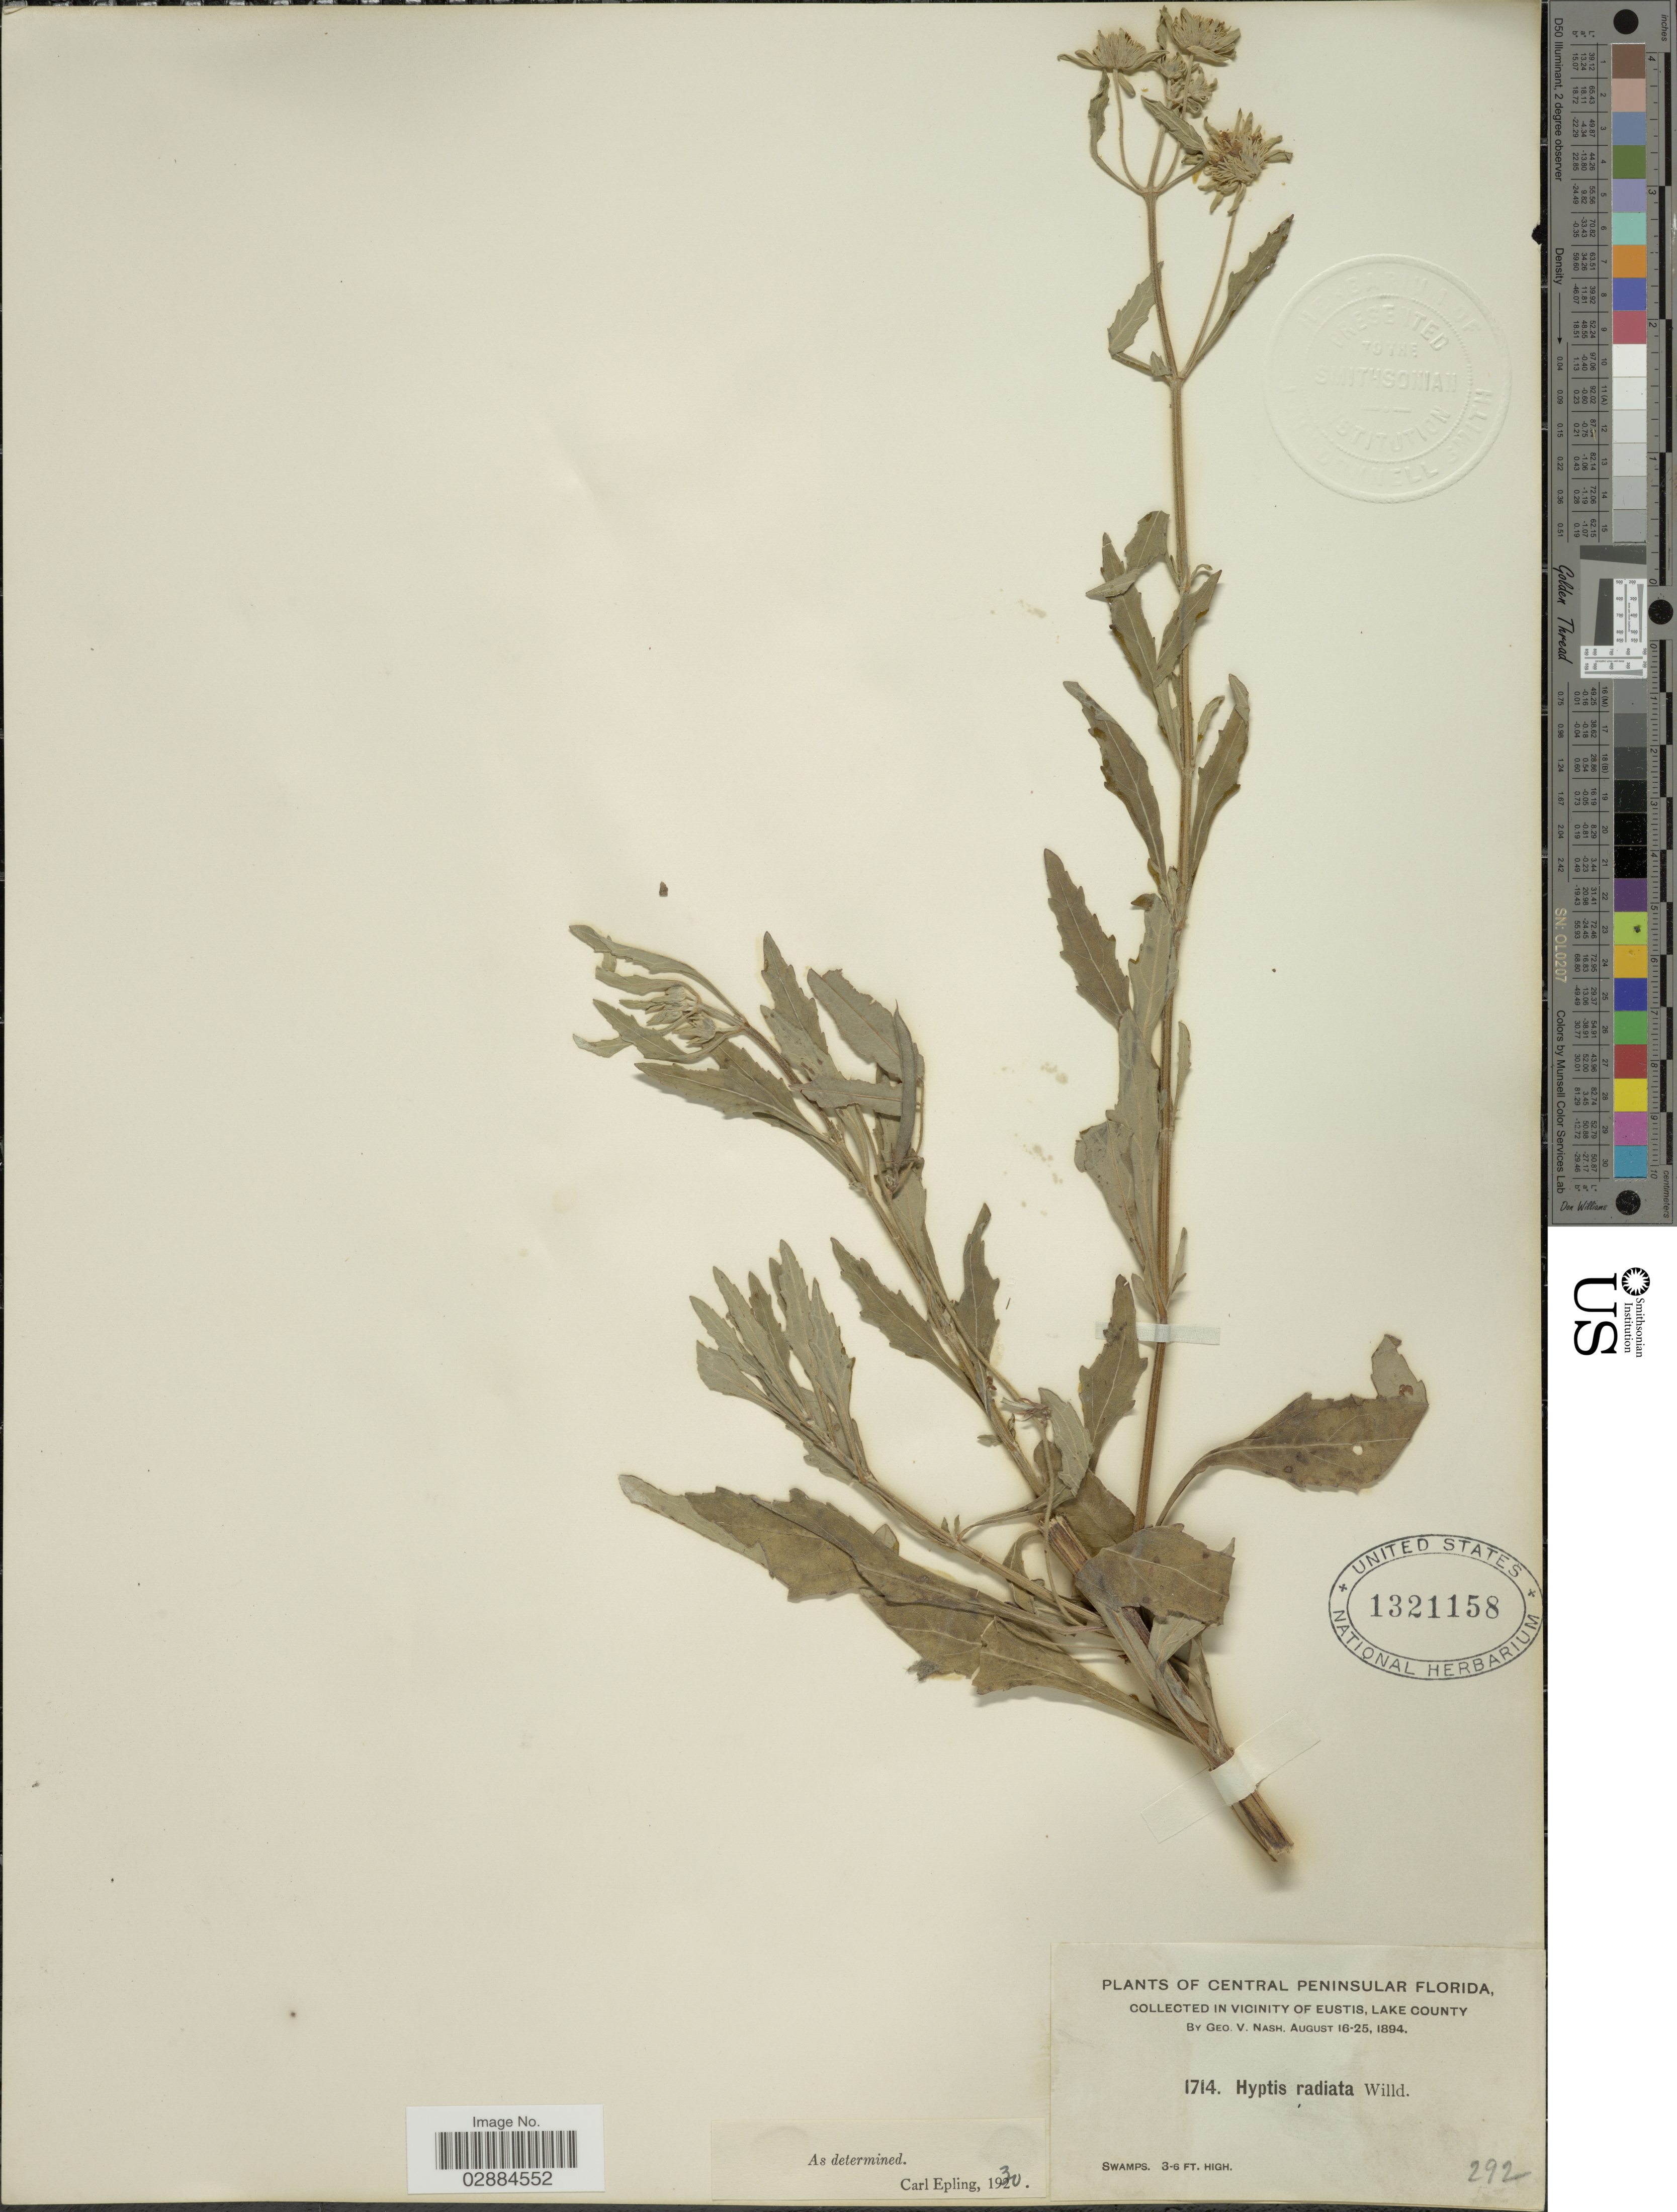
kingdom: Plantae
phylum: Tracheophyta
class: Magnoliopsida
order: Lamiales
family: Lamiaceae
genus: Hyptis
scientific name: Hyptis radiata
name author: Kunth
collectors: G. V. Nash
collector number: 1714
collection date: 1894-08-16/1894-08-25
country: United States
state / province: Florida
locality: Central Peninsular Florida, In Vicinity of Eustis, Lake County.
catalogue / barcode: US 1321158